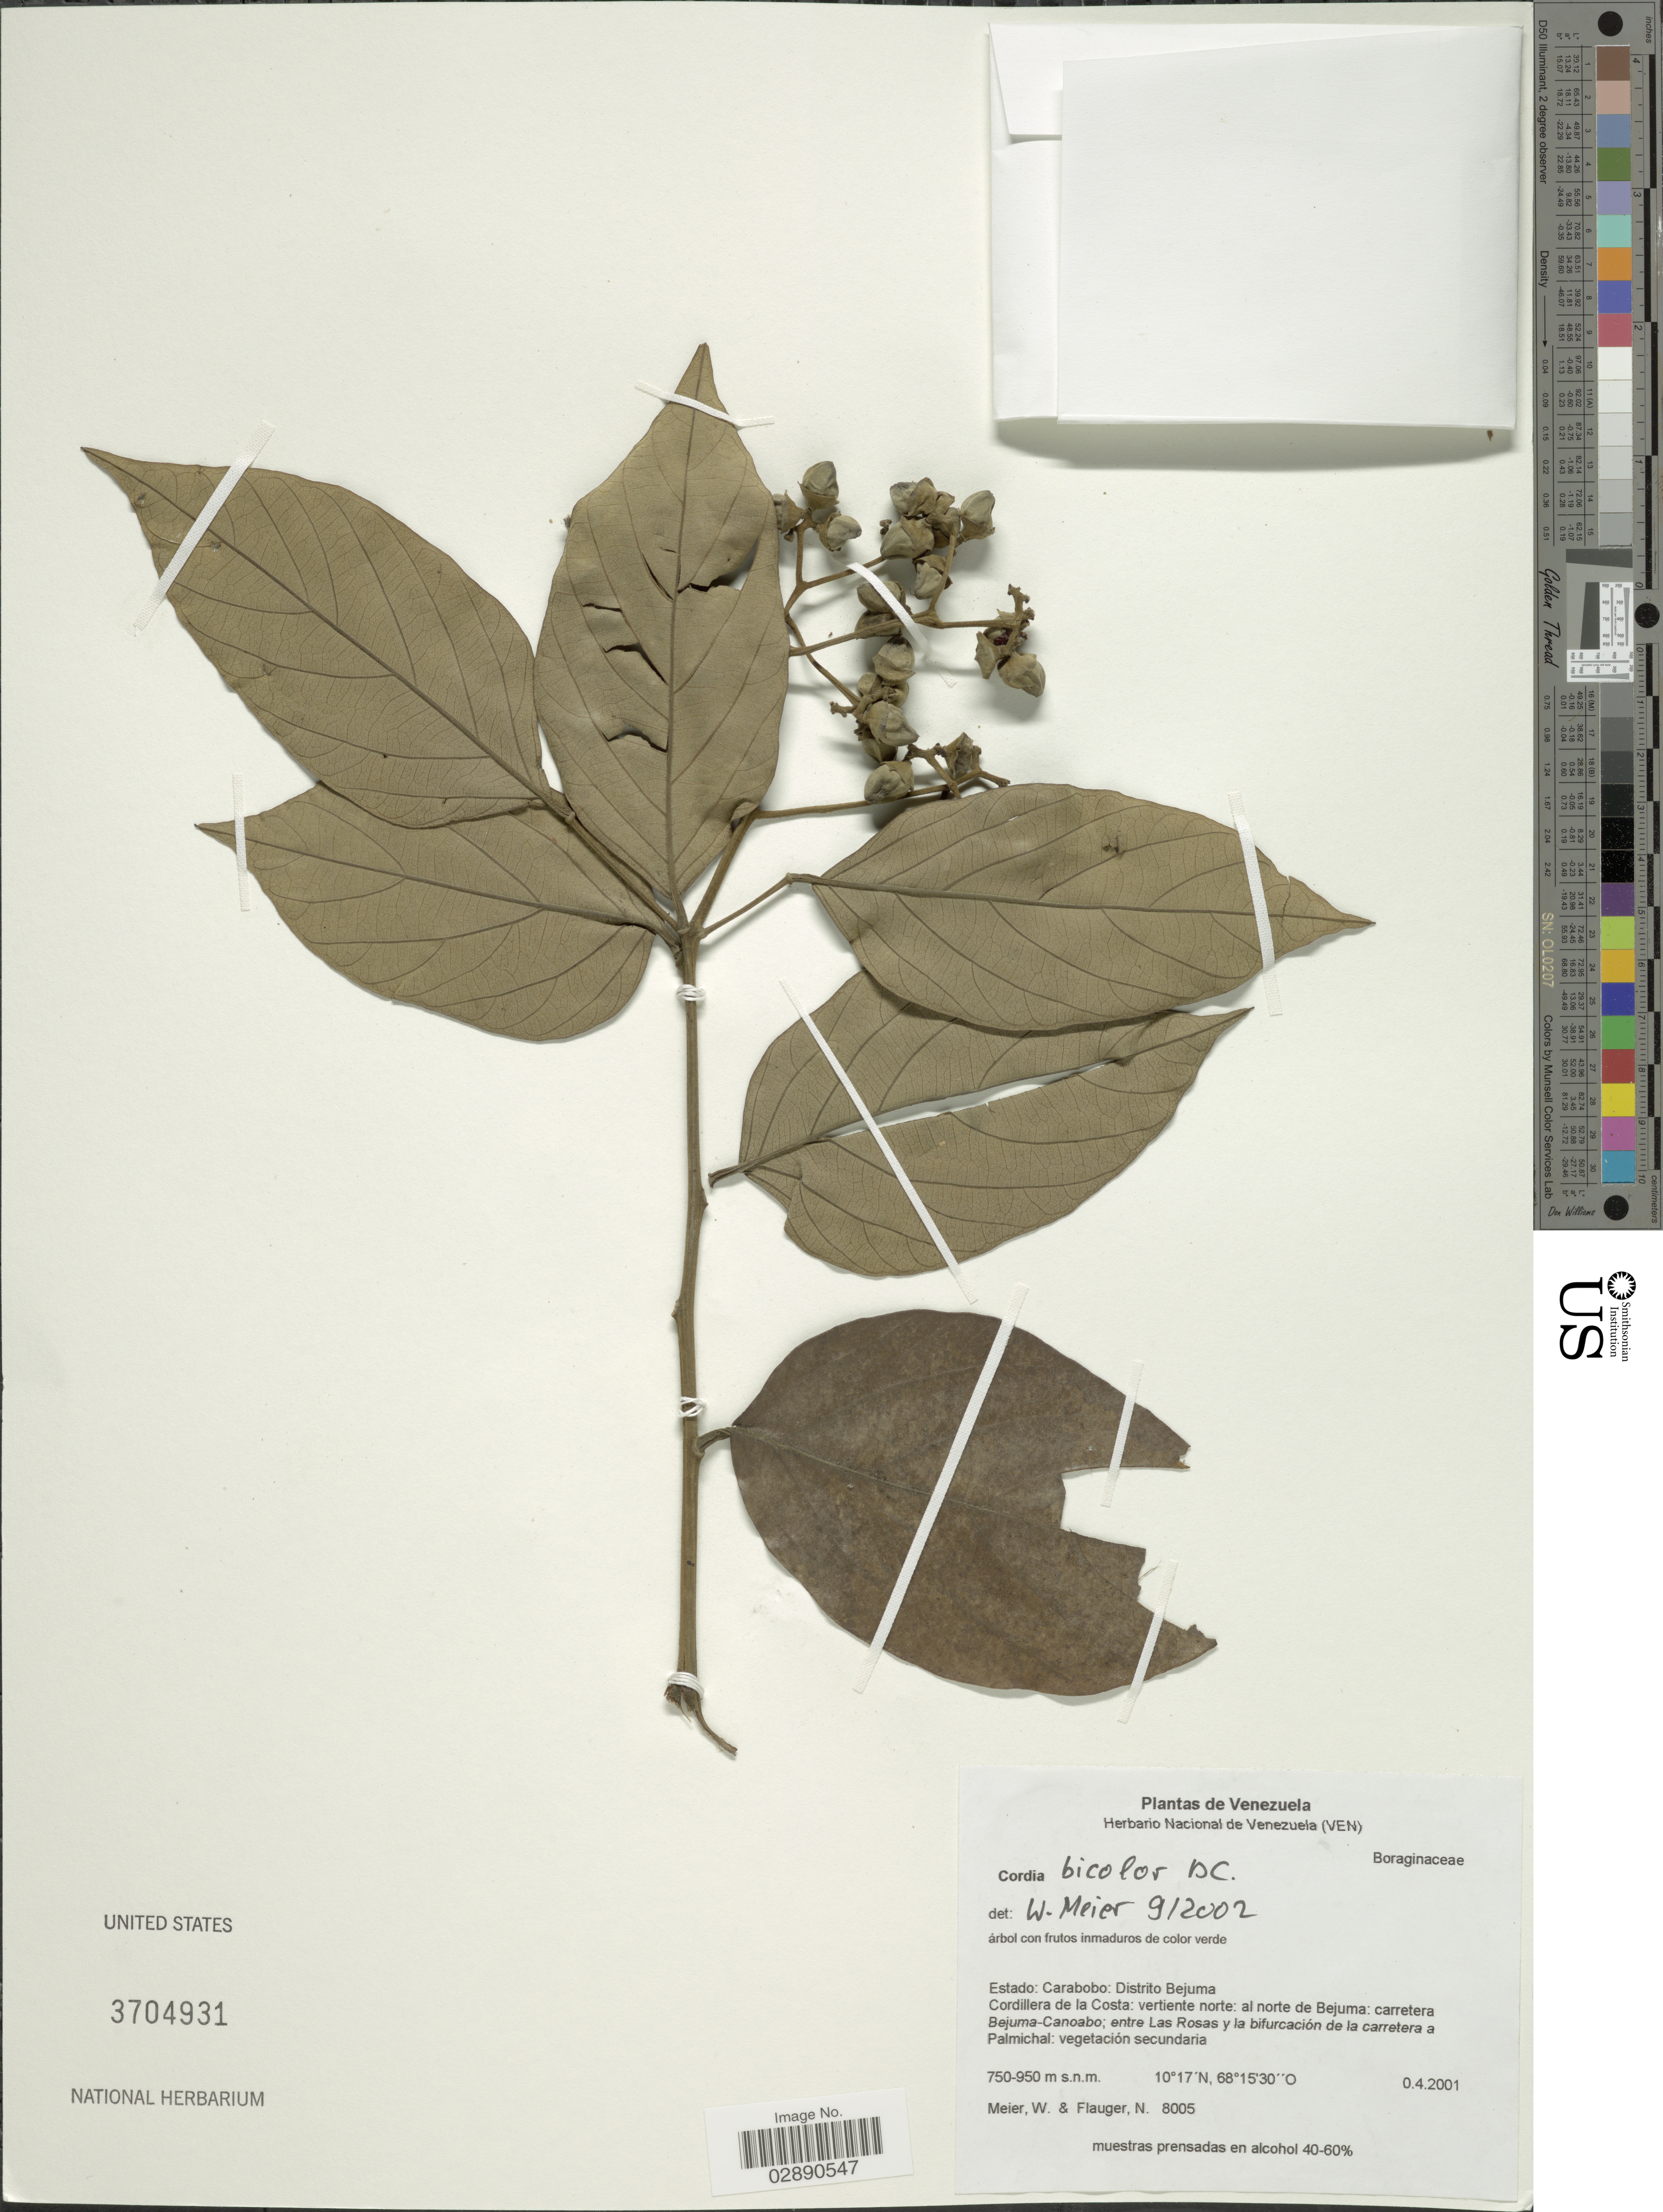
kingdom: Plantae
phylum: Tracheophyta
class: Magnoliopsida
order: Boraginales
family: Cordiaceae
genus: Cordia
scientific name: Cordia bicolor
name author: A. DC.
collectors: W. Meier & N. Flauger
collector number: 8005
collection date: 2001-04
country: Venezuela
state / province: Carabobo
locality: Distrito Bejuma. COrdillera de la Costa: vertiente norte: al norte de Bejuma: carretera Bejuma-Canoabo; entre Las Rosas y la bifurcación de la carretera a Palmichal.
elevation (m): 750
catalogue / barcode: US 3704931